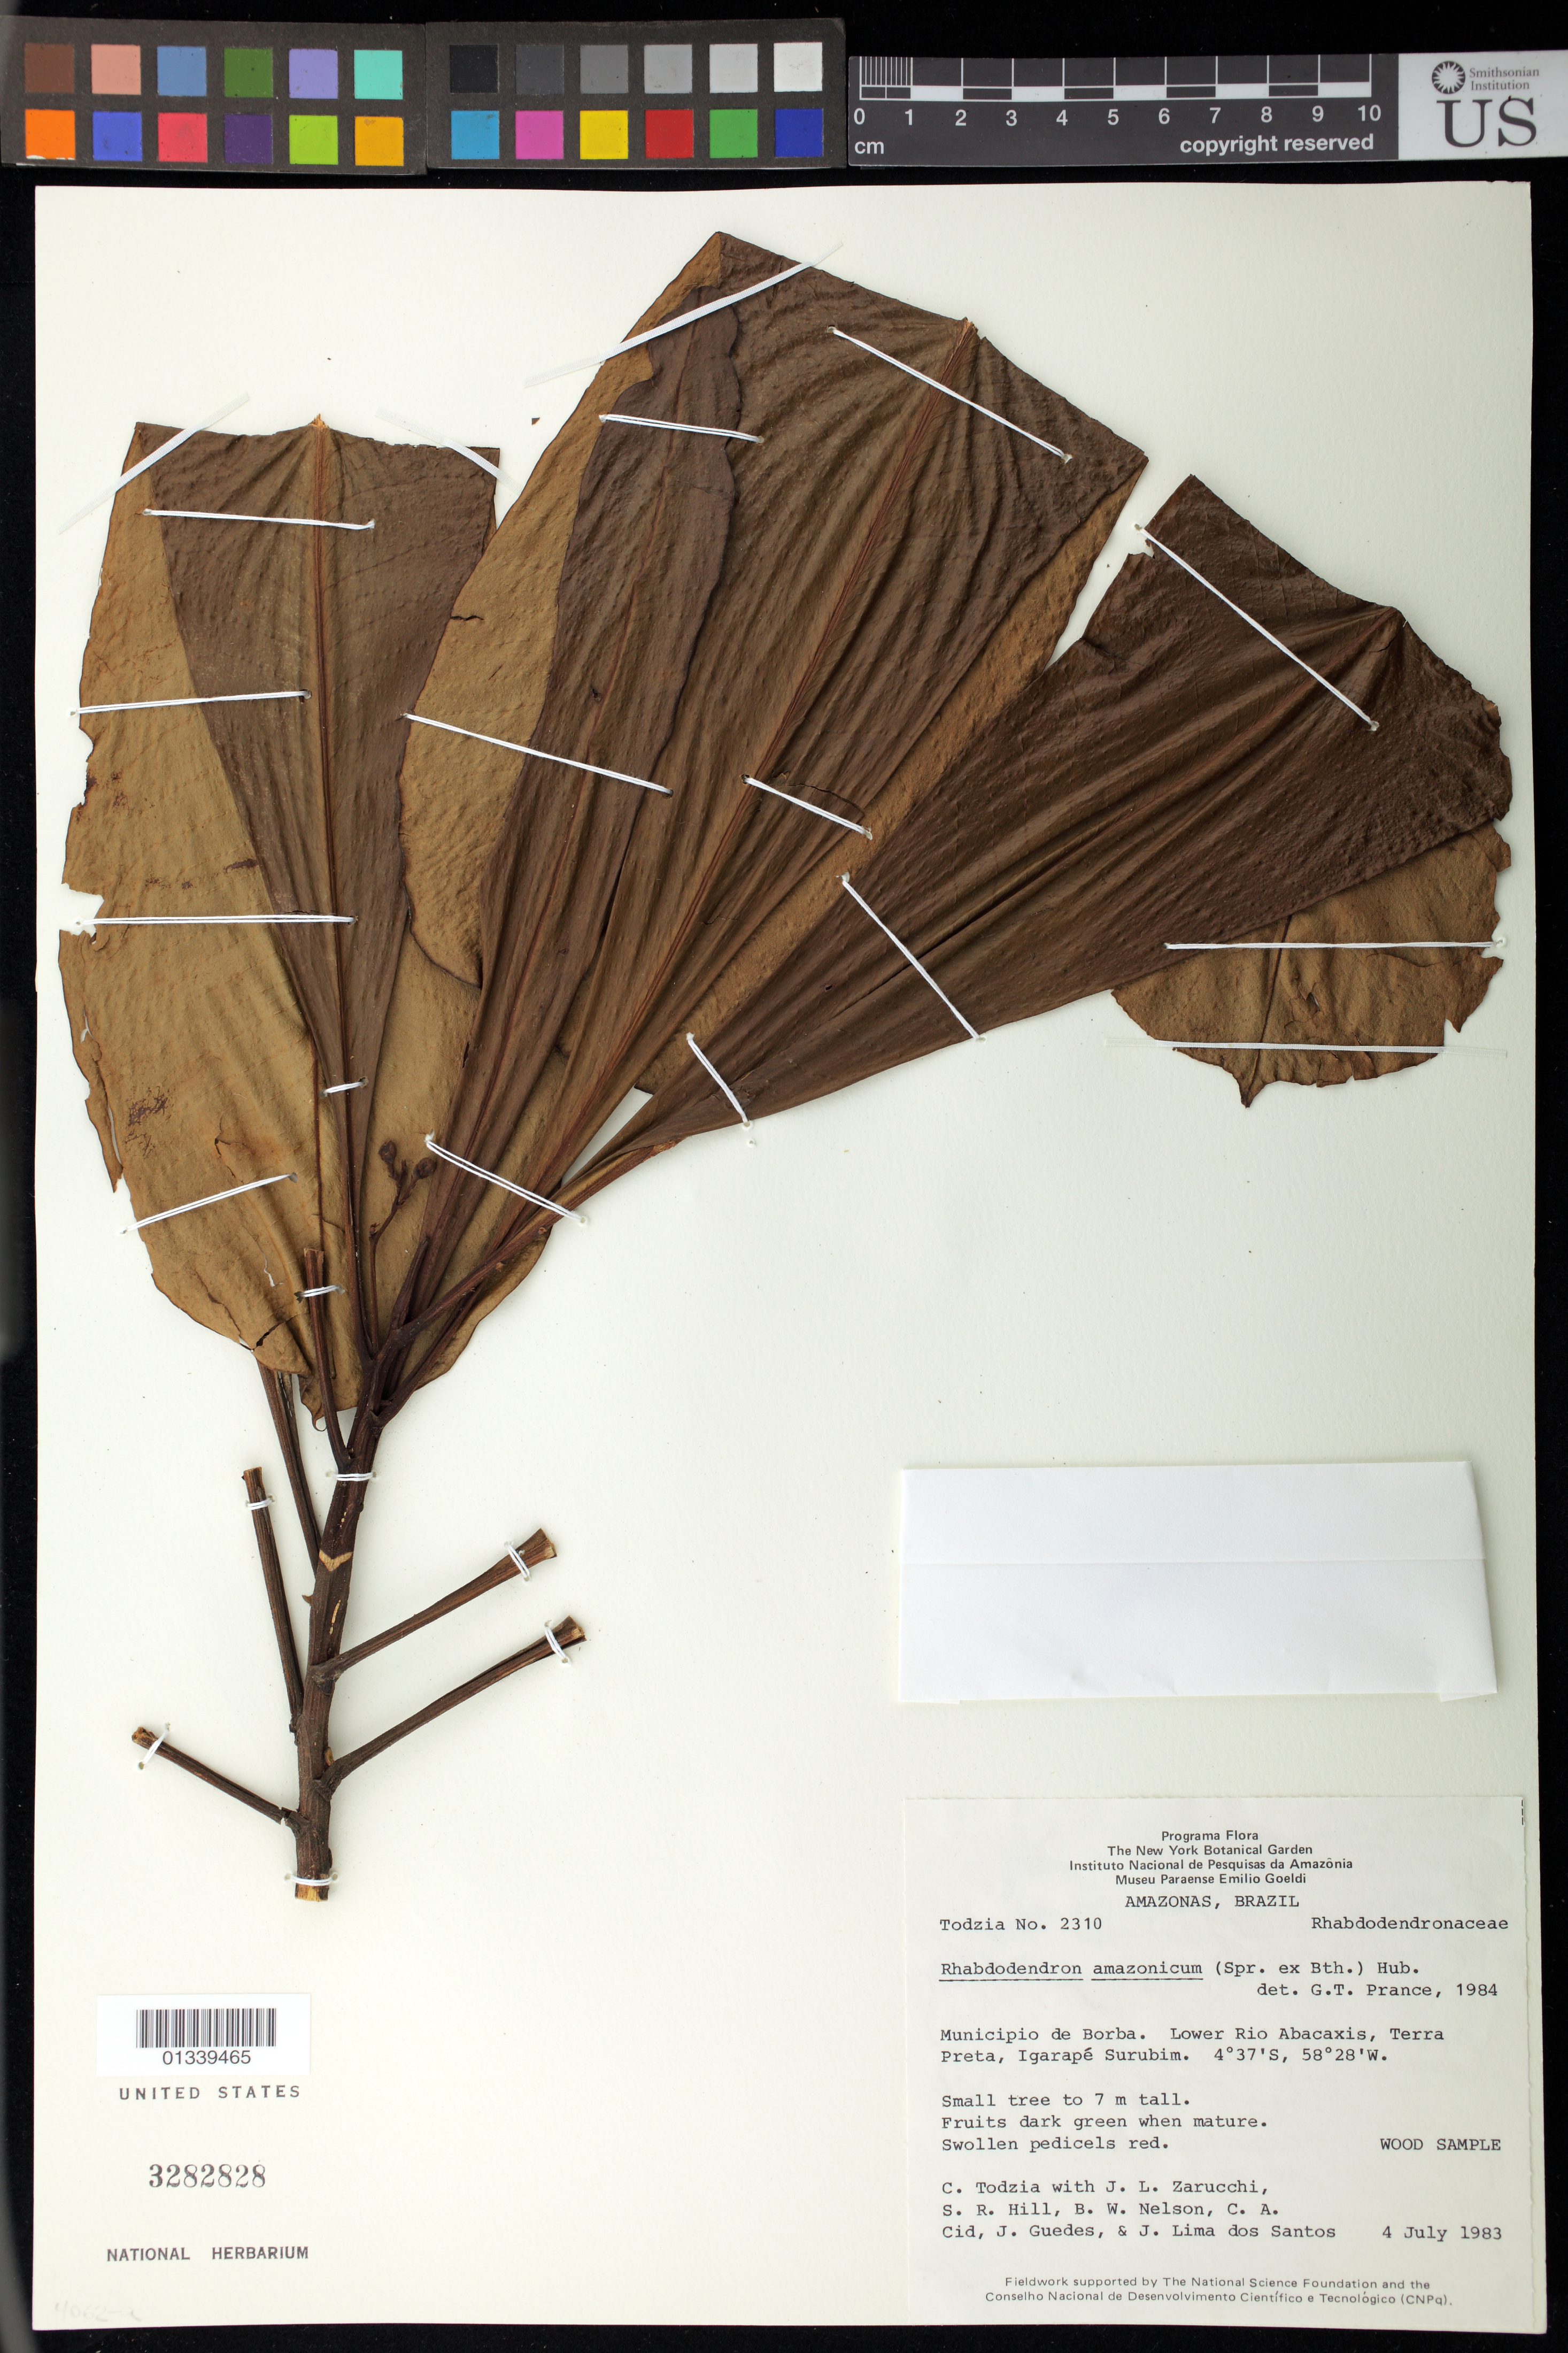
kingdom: Plantae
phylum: Tracheophyta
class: Magnoliopsida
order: Caryophyllales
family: Rhabdodendraceae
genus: Rhabdodendron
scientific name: Rhabdodendron amazonicum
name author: (Spruce ex Benth.) Huber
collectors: C. A. Todzia et al.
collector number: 2310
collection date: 1983-07-04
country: Brazil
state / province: Amazonas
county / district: Borba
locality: Lower Rio Abacaxis, Terra Preta, Igarapé Surubim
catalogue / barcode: US 3282828